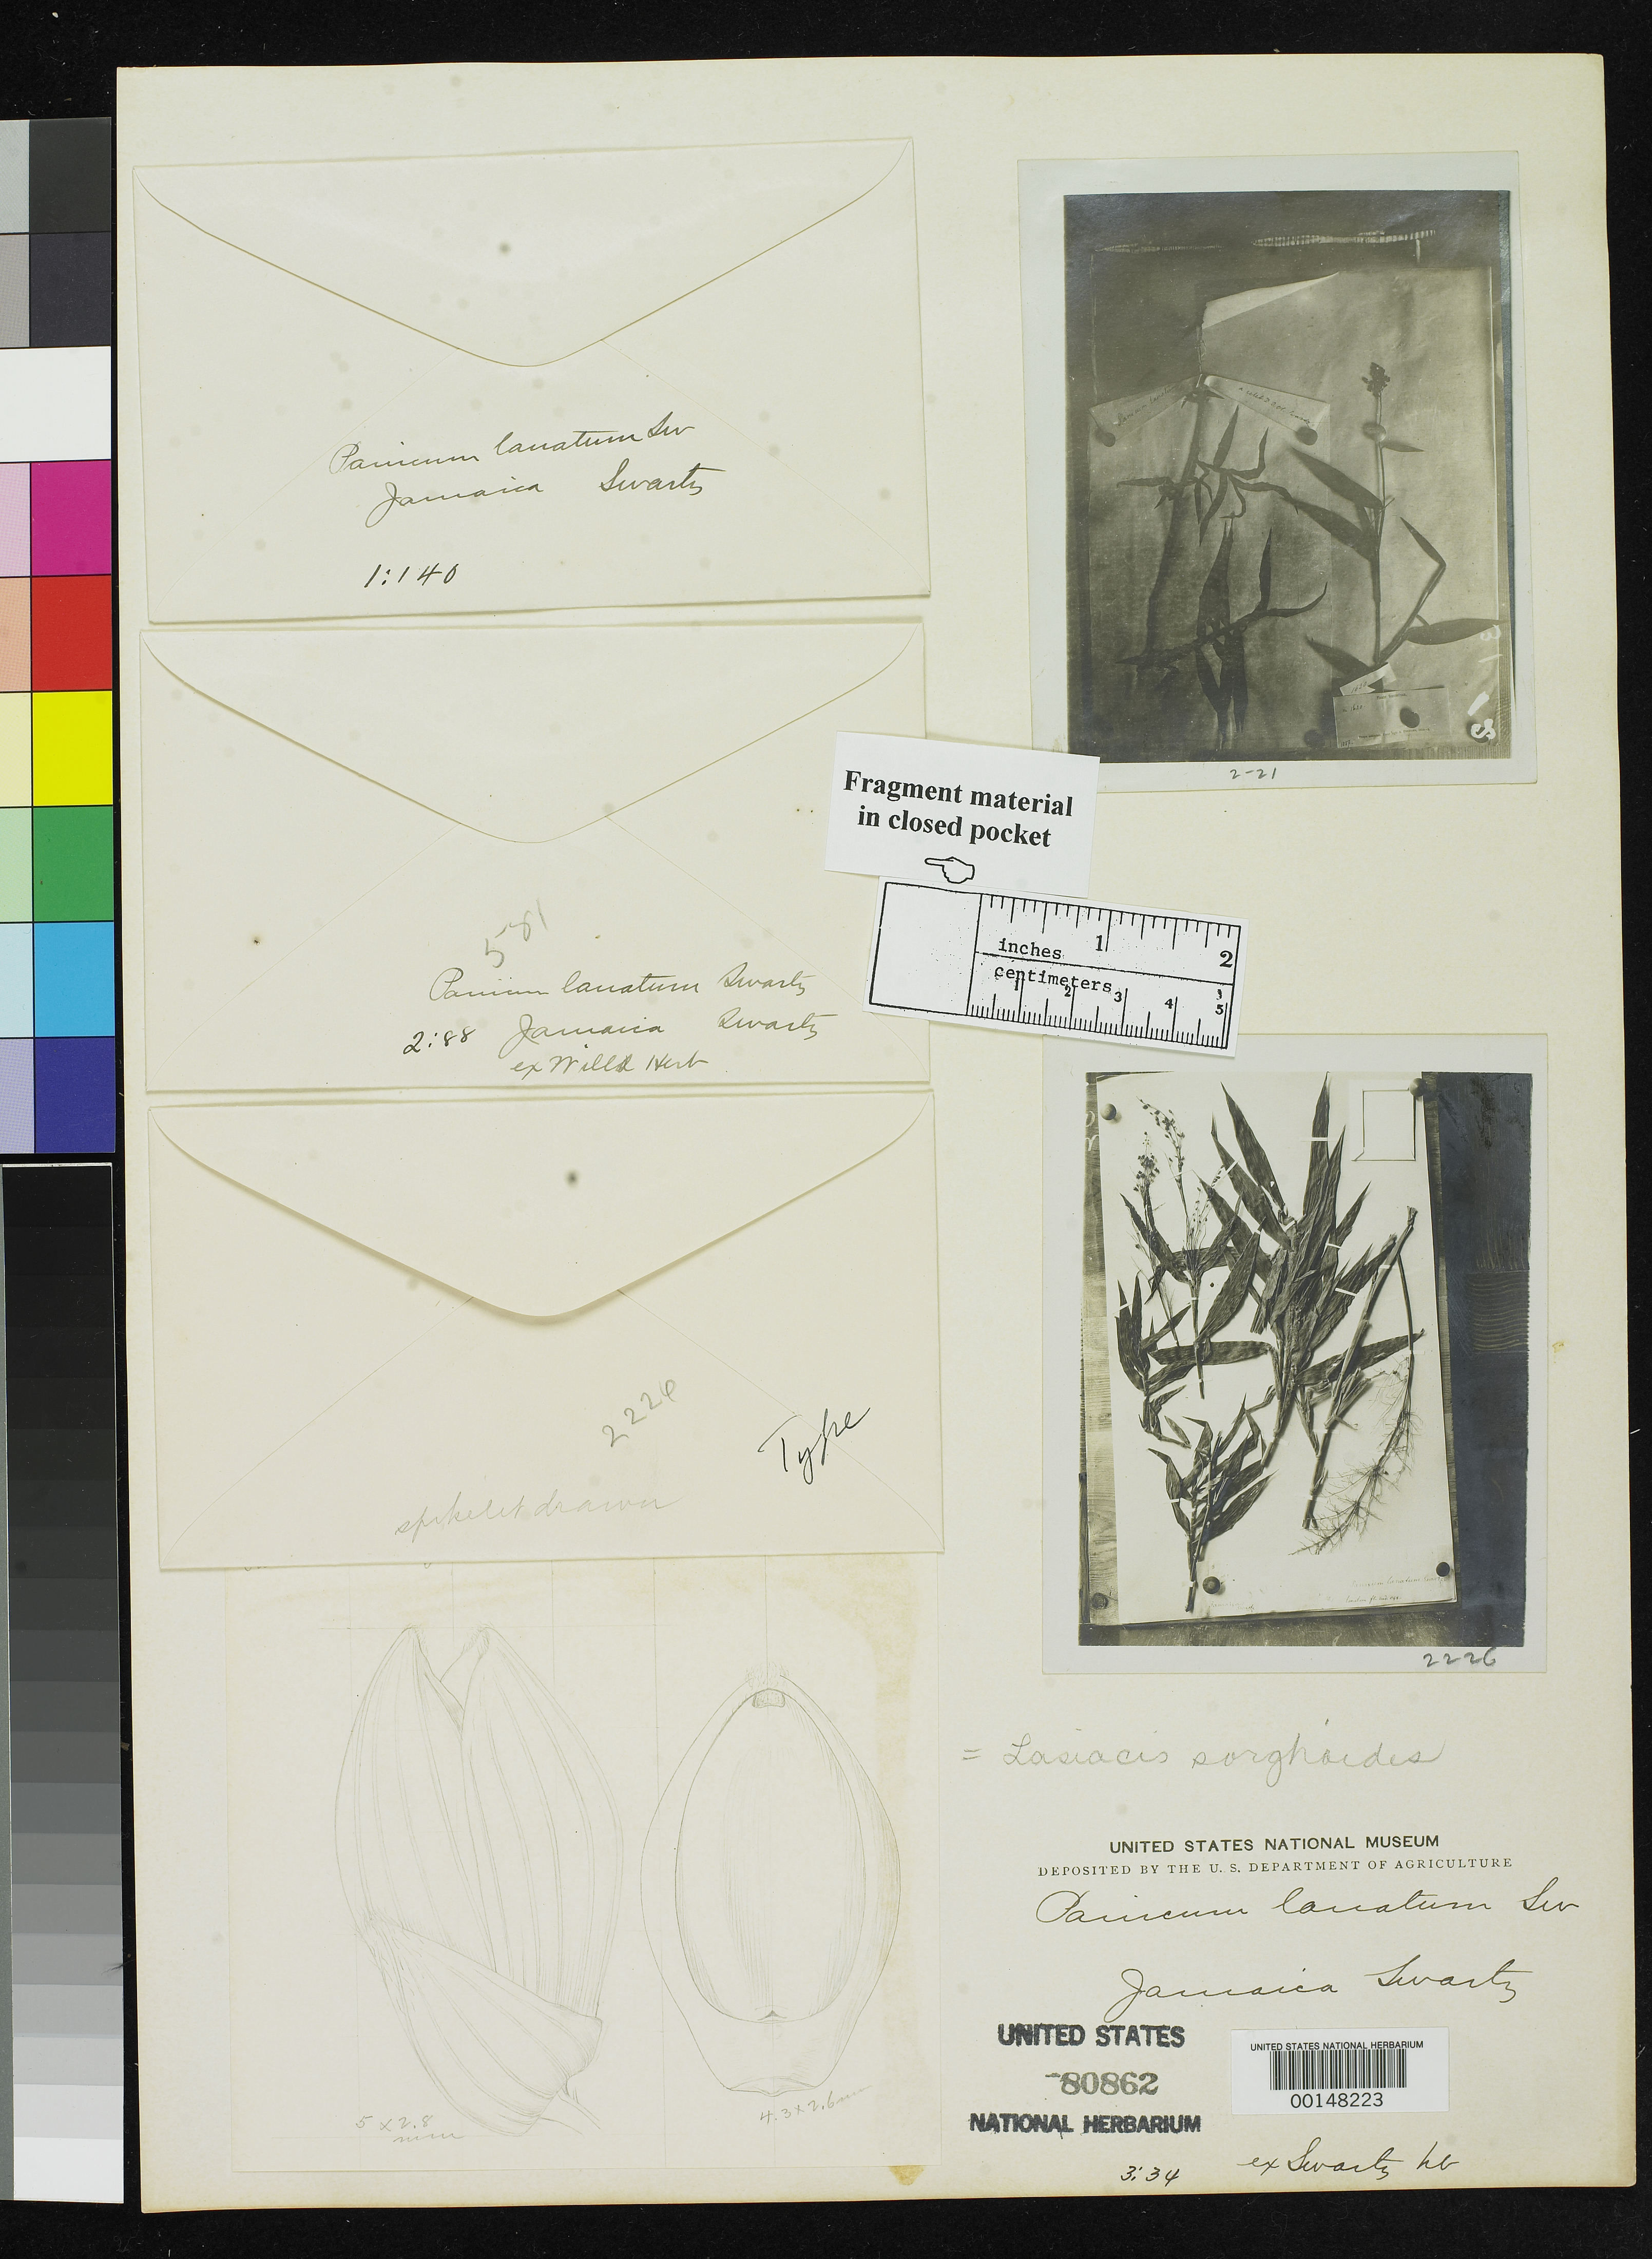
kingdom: Plantae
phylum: Tracheophyta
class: Liliopsida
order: Poales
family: Poaceae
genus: Panicum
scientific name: Panicum lanatum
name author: Sw.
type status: Type Fragment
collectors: O. P. Swartz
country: Jamaica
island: Greater Antilles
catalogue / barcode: US 80862